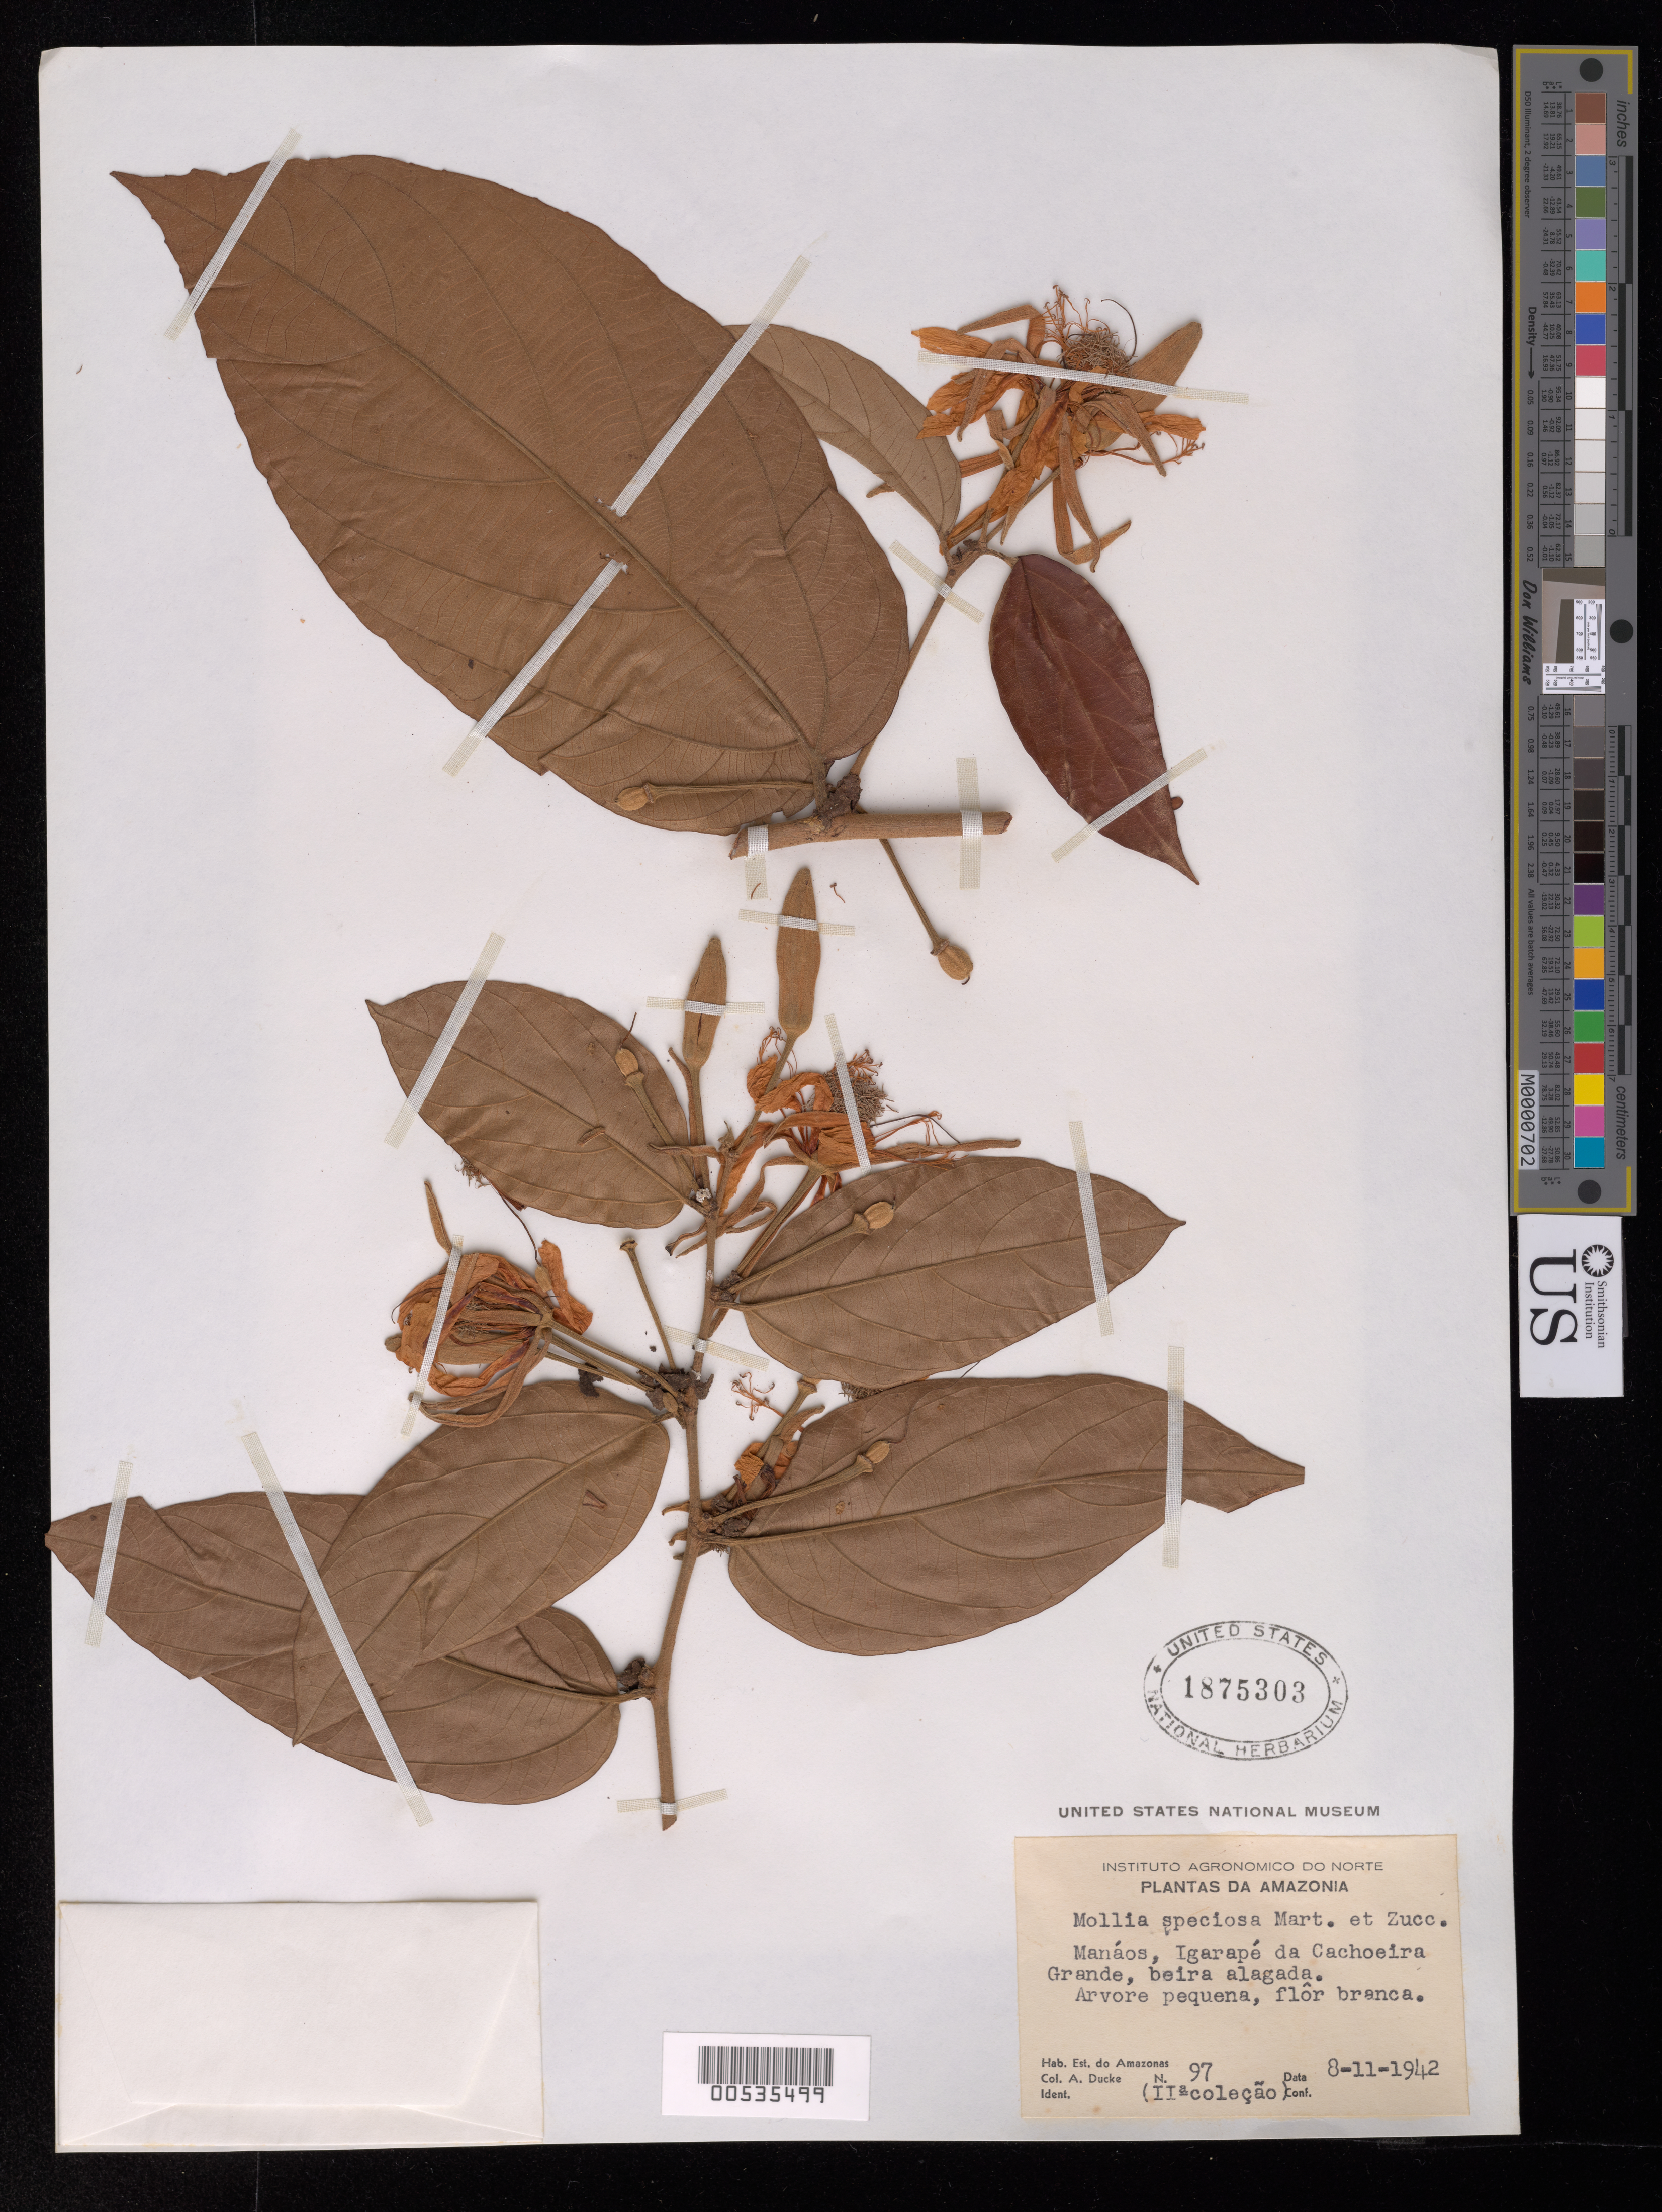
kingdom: Plantae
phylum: Tracheophyta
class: Magnoliopsida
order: Malvales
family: Malvaceae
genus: Mollia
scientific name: Mollia speciosa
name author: Mart.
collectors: A. Ducke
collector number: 97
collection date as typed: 08 Nov 1942 or 11 Aug 1942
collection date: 1942-08-11 or 1942-11-08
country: Brazil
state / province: Amazonas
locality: Manáos, Igarapé da Cachoeira Grande, beira alagada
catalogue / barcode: US 1875303